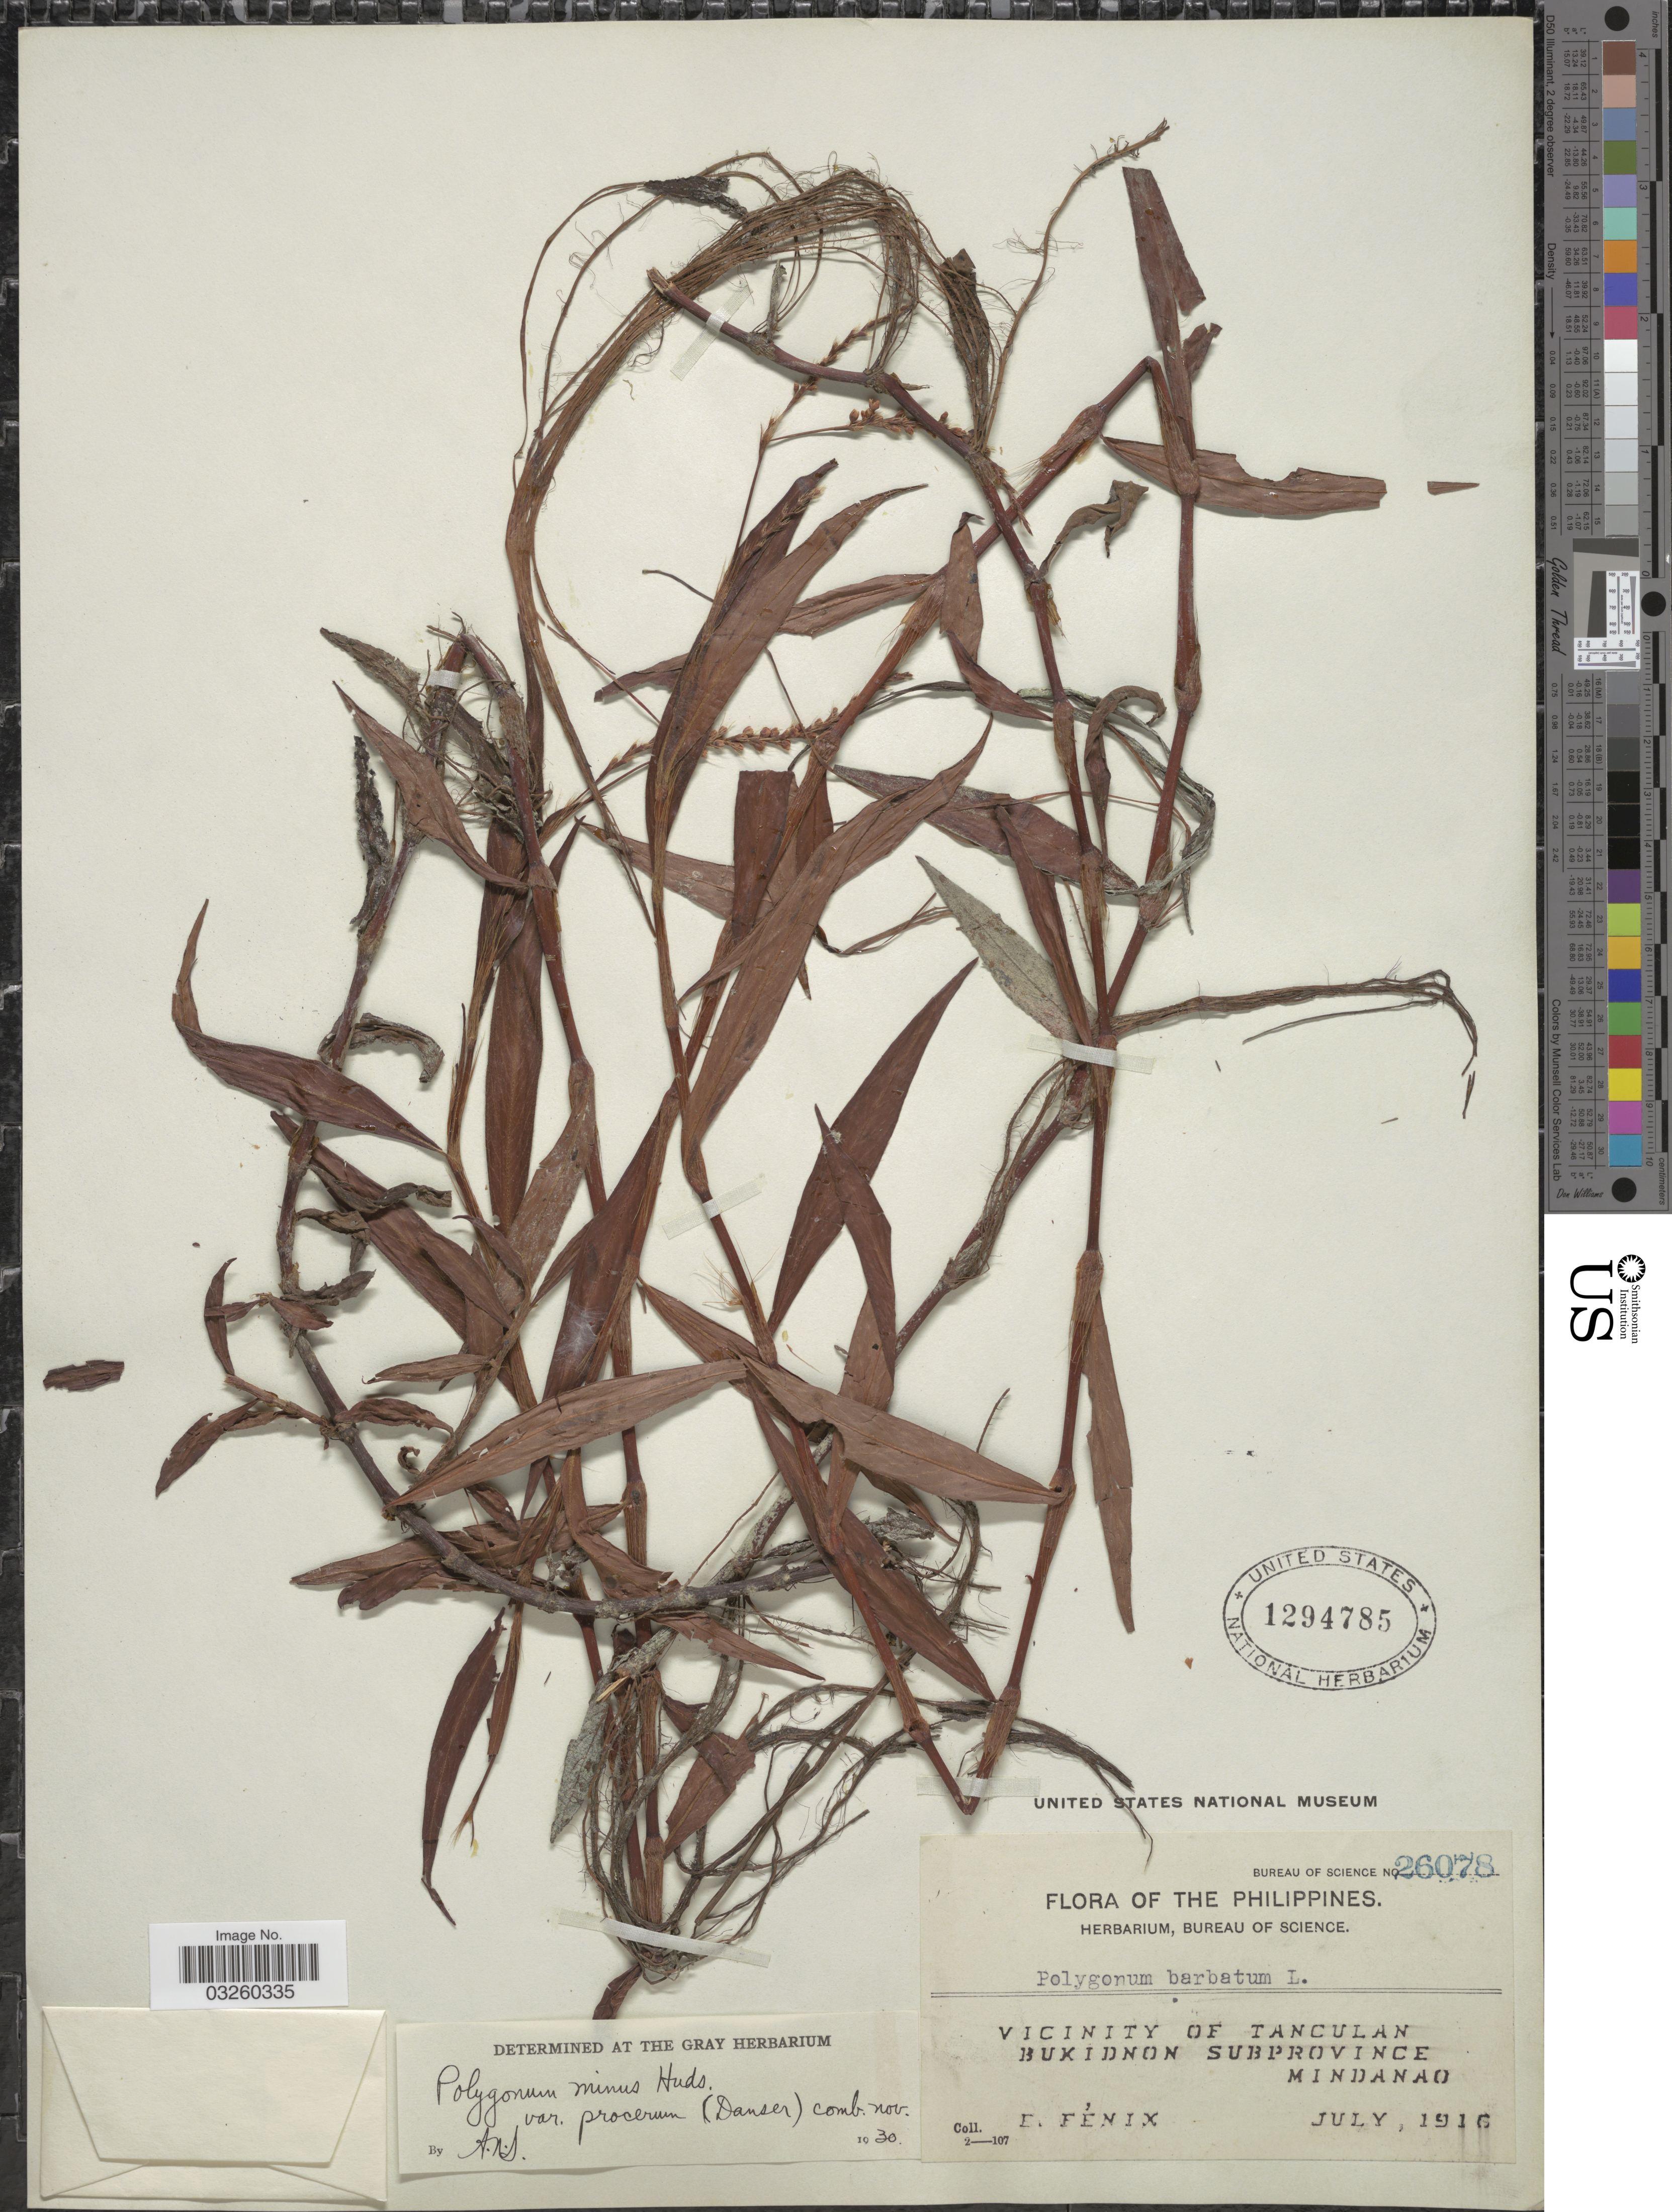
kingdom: Plantae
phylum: Tracheophyta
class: Magnoliopsida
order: Caryophyllales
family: Polygonaceae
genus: Polygonum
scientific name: Polygonum minus var. procerum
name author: (Danser) Steward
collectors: E. Fénix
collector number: Bureau of Science 26078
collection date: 1916-07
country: Philippines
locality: Vicinity of Tanculan. Bukidnon Subprovince. Mindanao.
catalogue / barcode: US 1294785